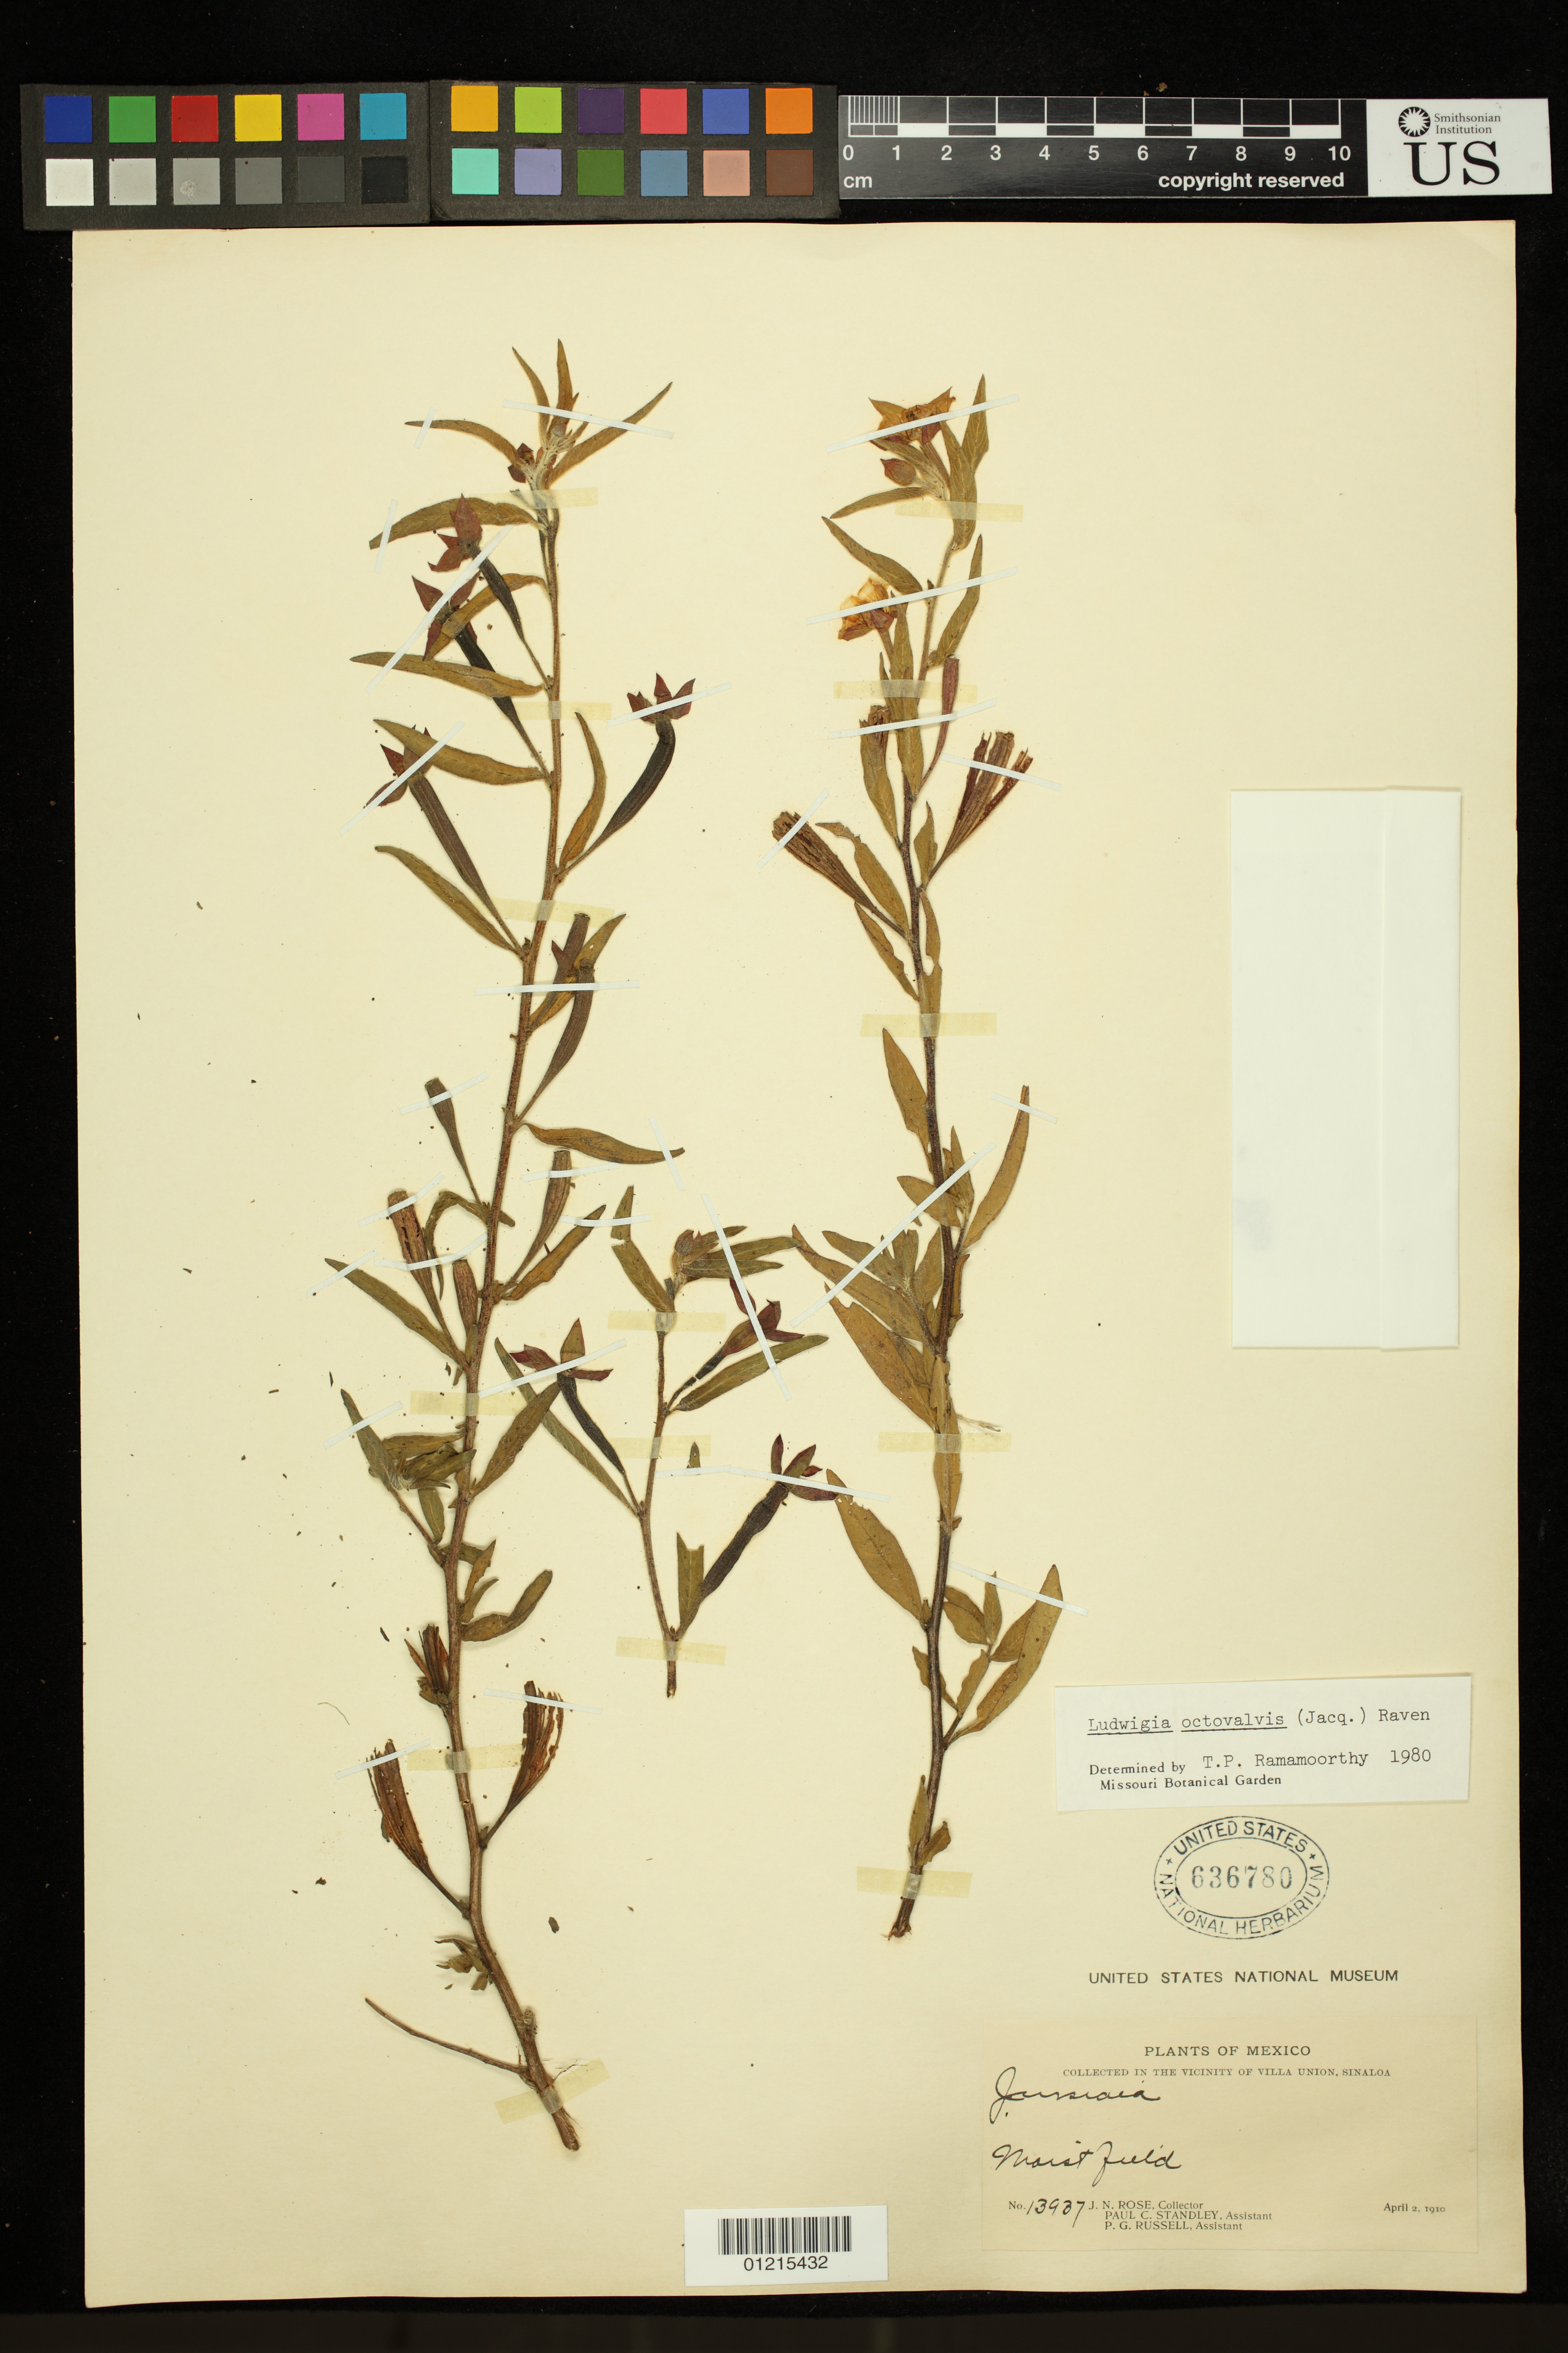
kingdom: Plantae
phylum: Tracheophyta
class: Magnoliopsida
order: Myrtales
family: Onagraceae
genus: Ludwigia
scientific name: Ludwigia octovalvis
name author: (Jacq.) P.H. Raven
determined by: Ramamoorthy, T. P.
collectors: J. N. Rose, P. C. Standley & P. G. Russell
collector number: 13937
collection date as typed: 02 Apr 1910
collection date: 1910-04-02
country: Mexico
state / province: Sinaloa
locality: In the vicinity of Villa Union, Sinaloa.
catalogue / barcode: US 636780